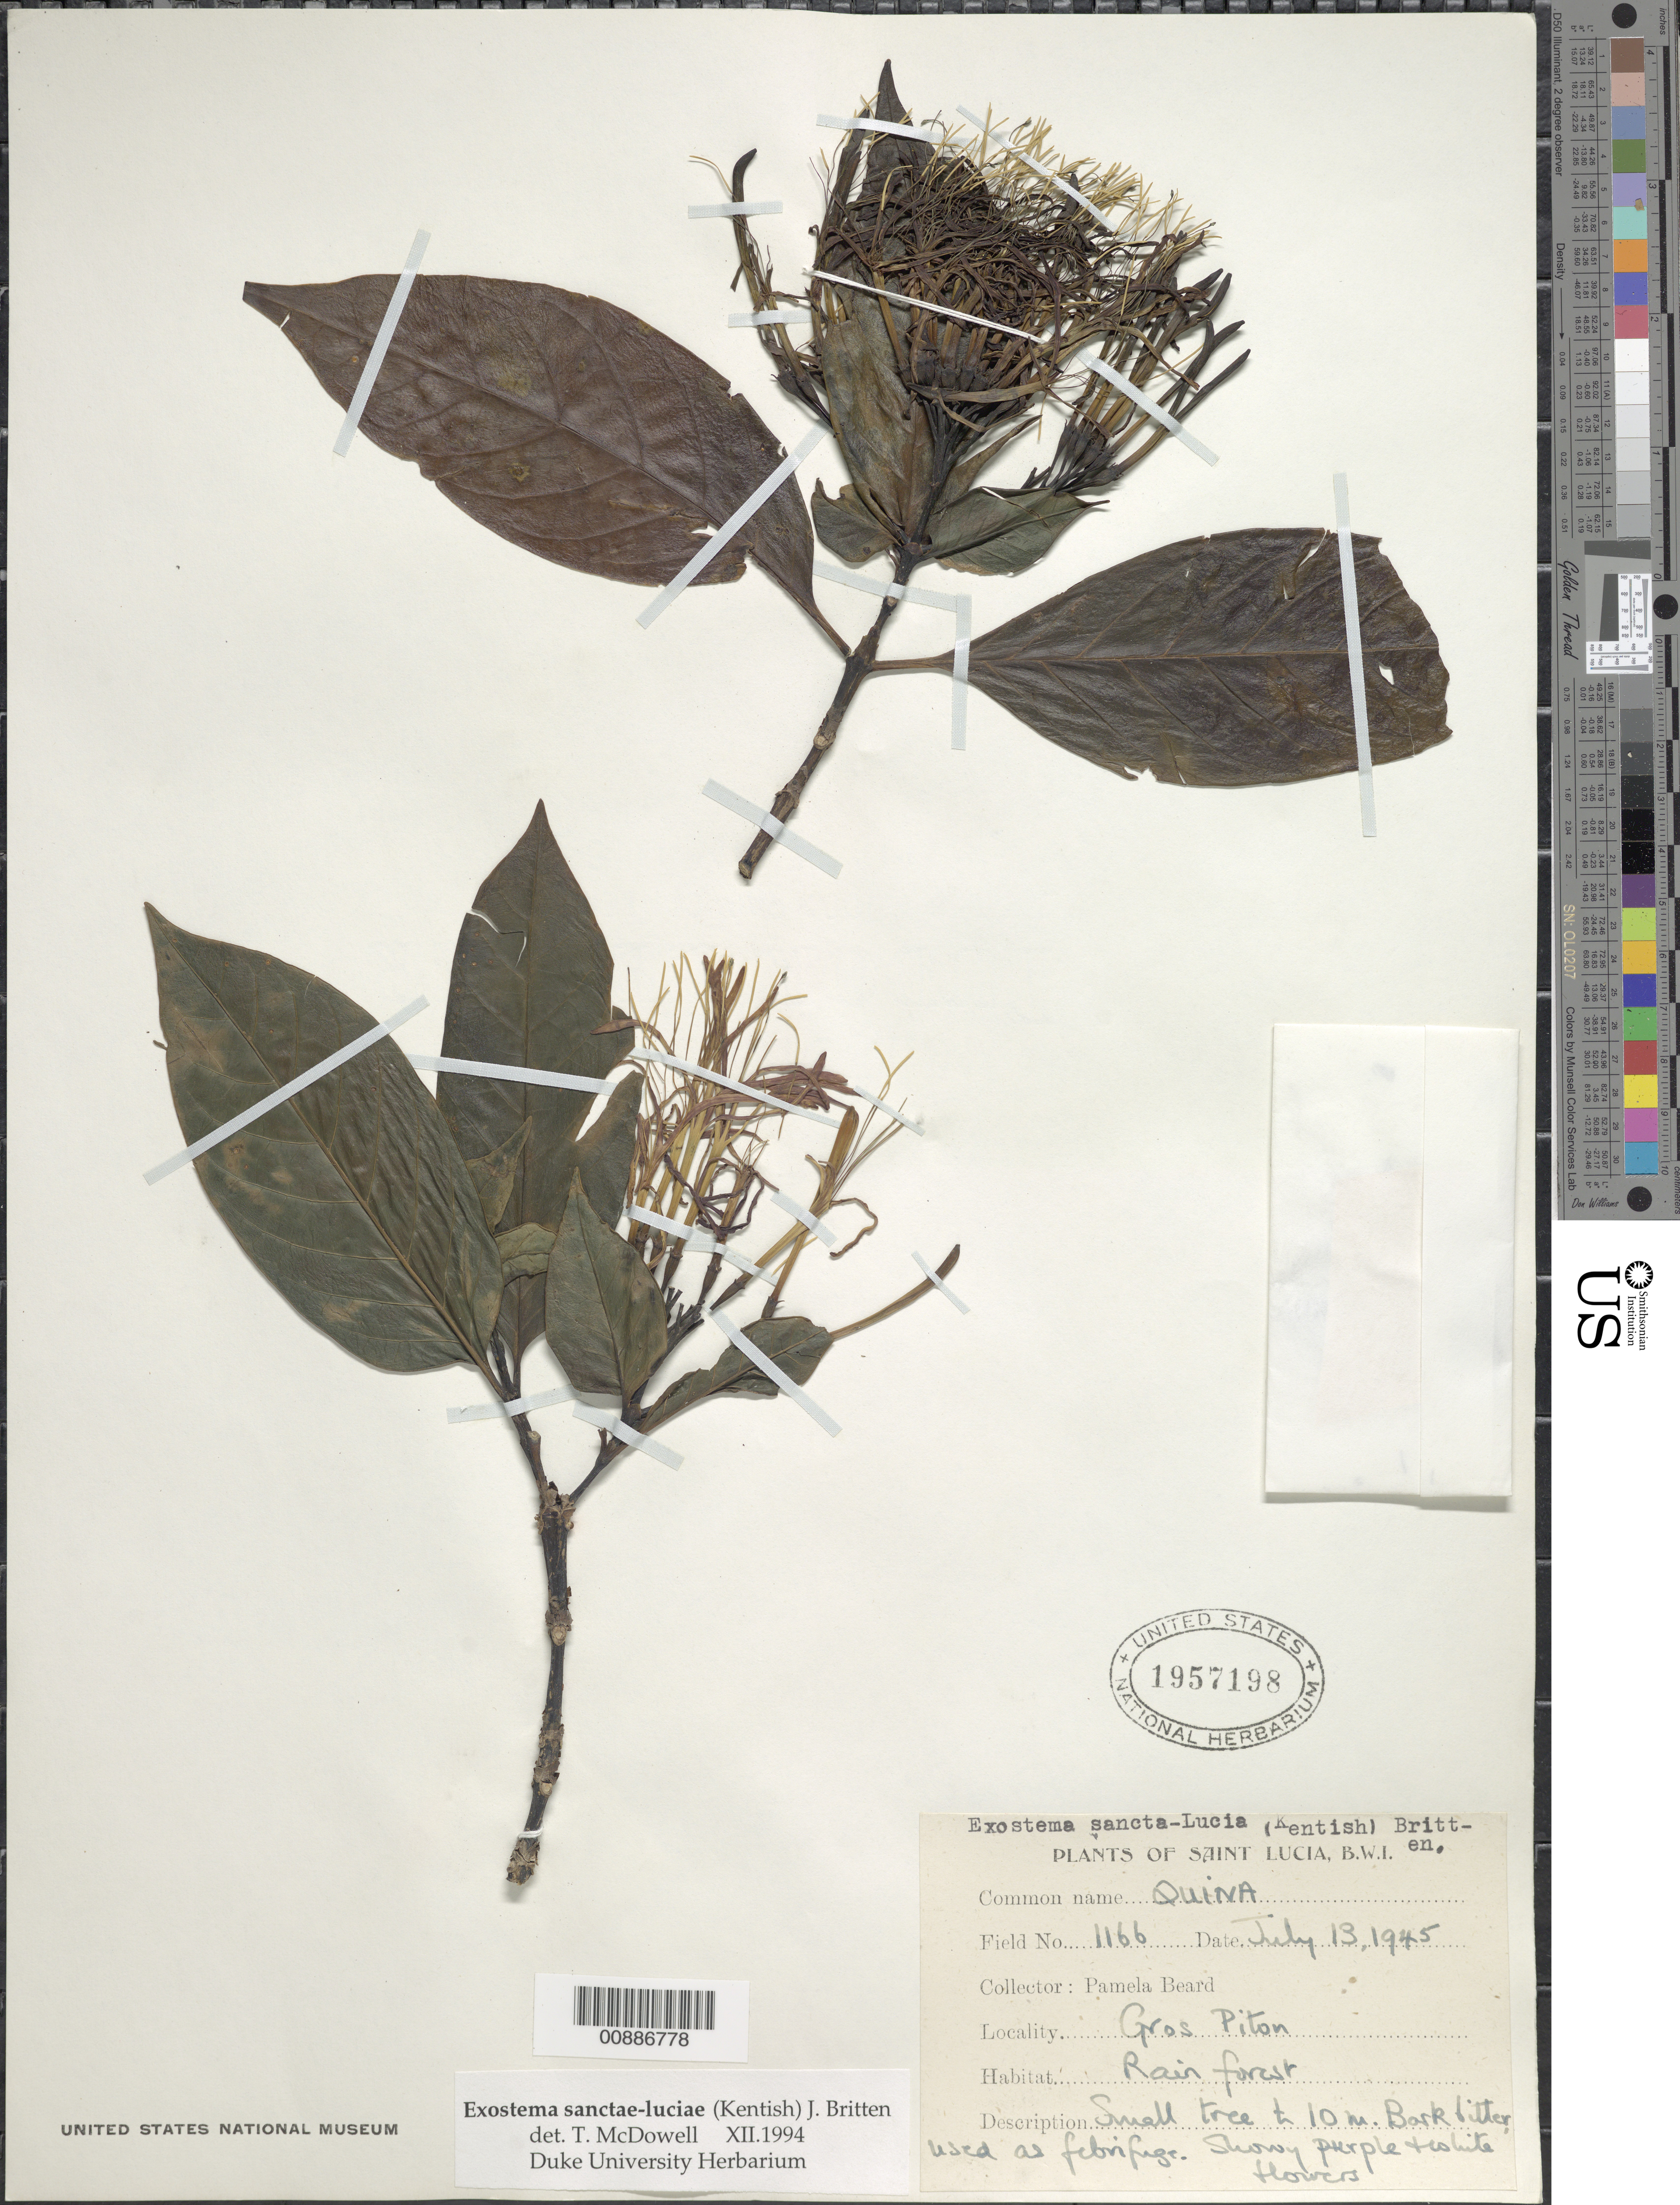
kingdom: Plantae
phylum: Tracheophyta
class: Magnoliopsida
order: Gentianales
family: Rubiaceae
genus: Exostema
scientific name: Exostema sanctae-luciae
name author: (Kentish) Britten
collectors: P. Beard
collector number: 1166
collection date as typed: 13 Jul 1945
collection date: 1945-07-13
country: St. Lucia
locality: Gros Piton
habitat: Raiforest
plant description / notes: Common name: Quina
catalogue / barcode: US 1957198